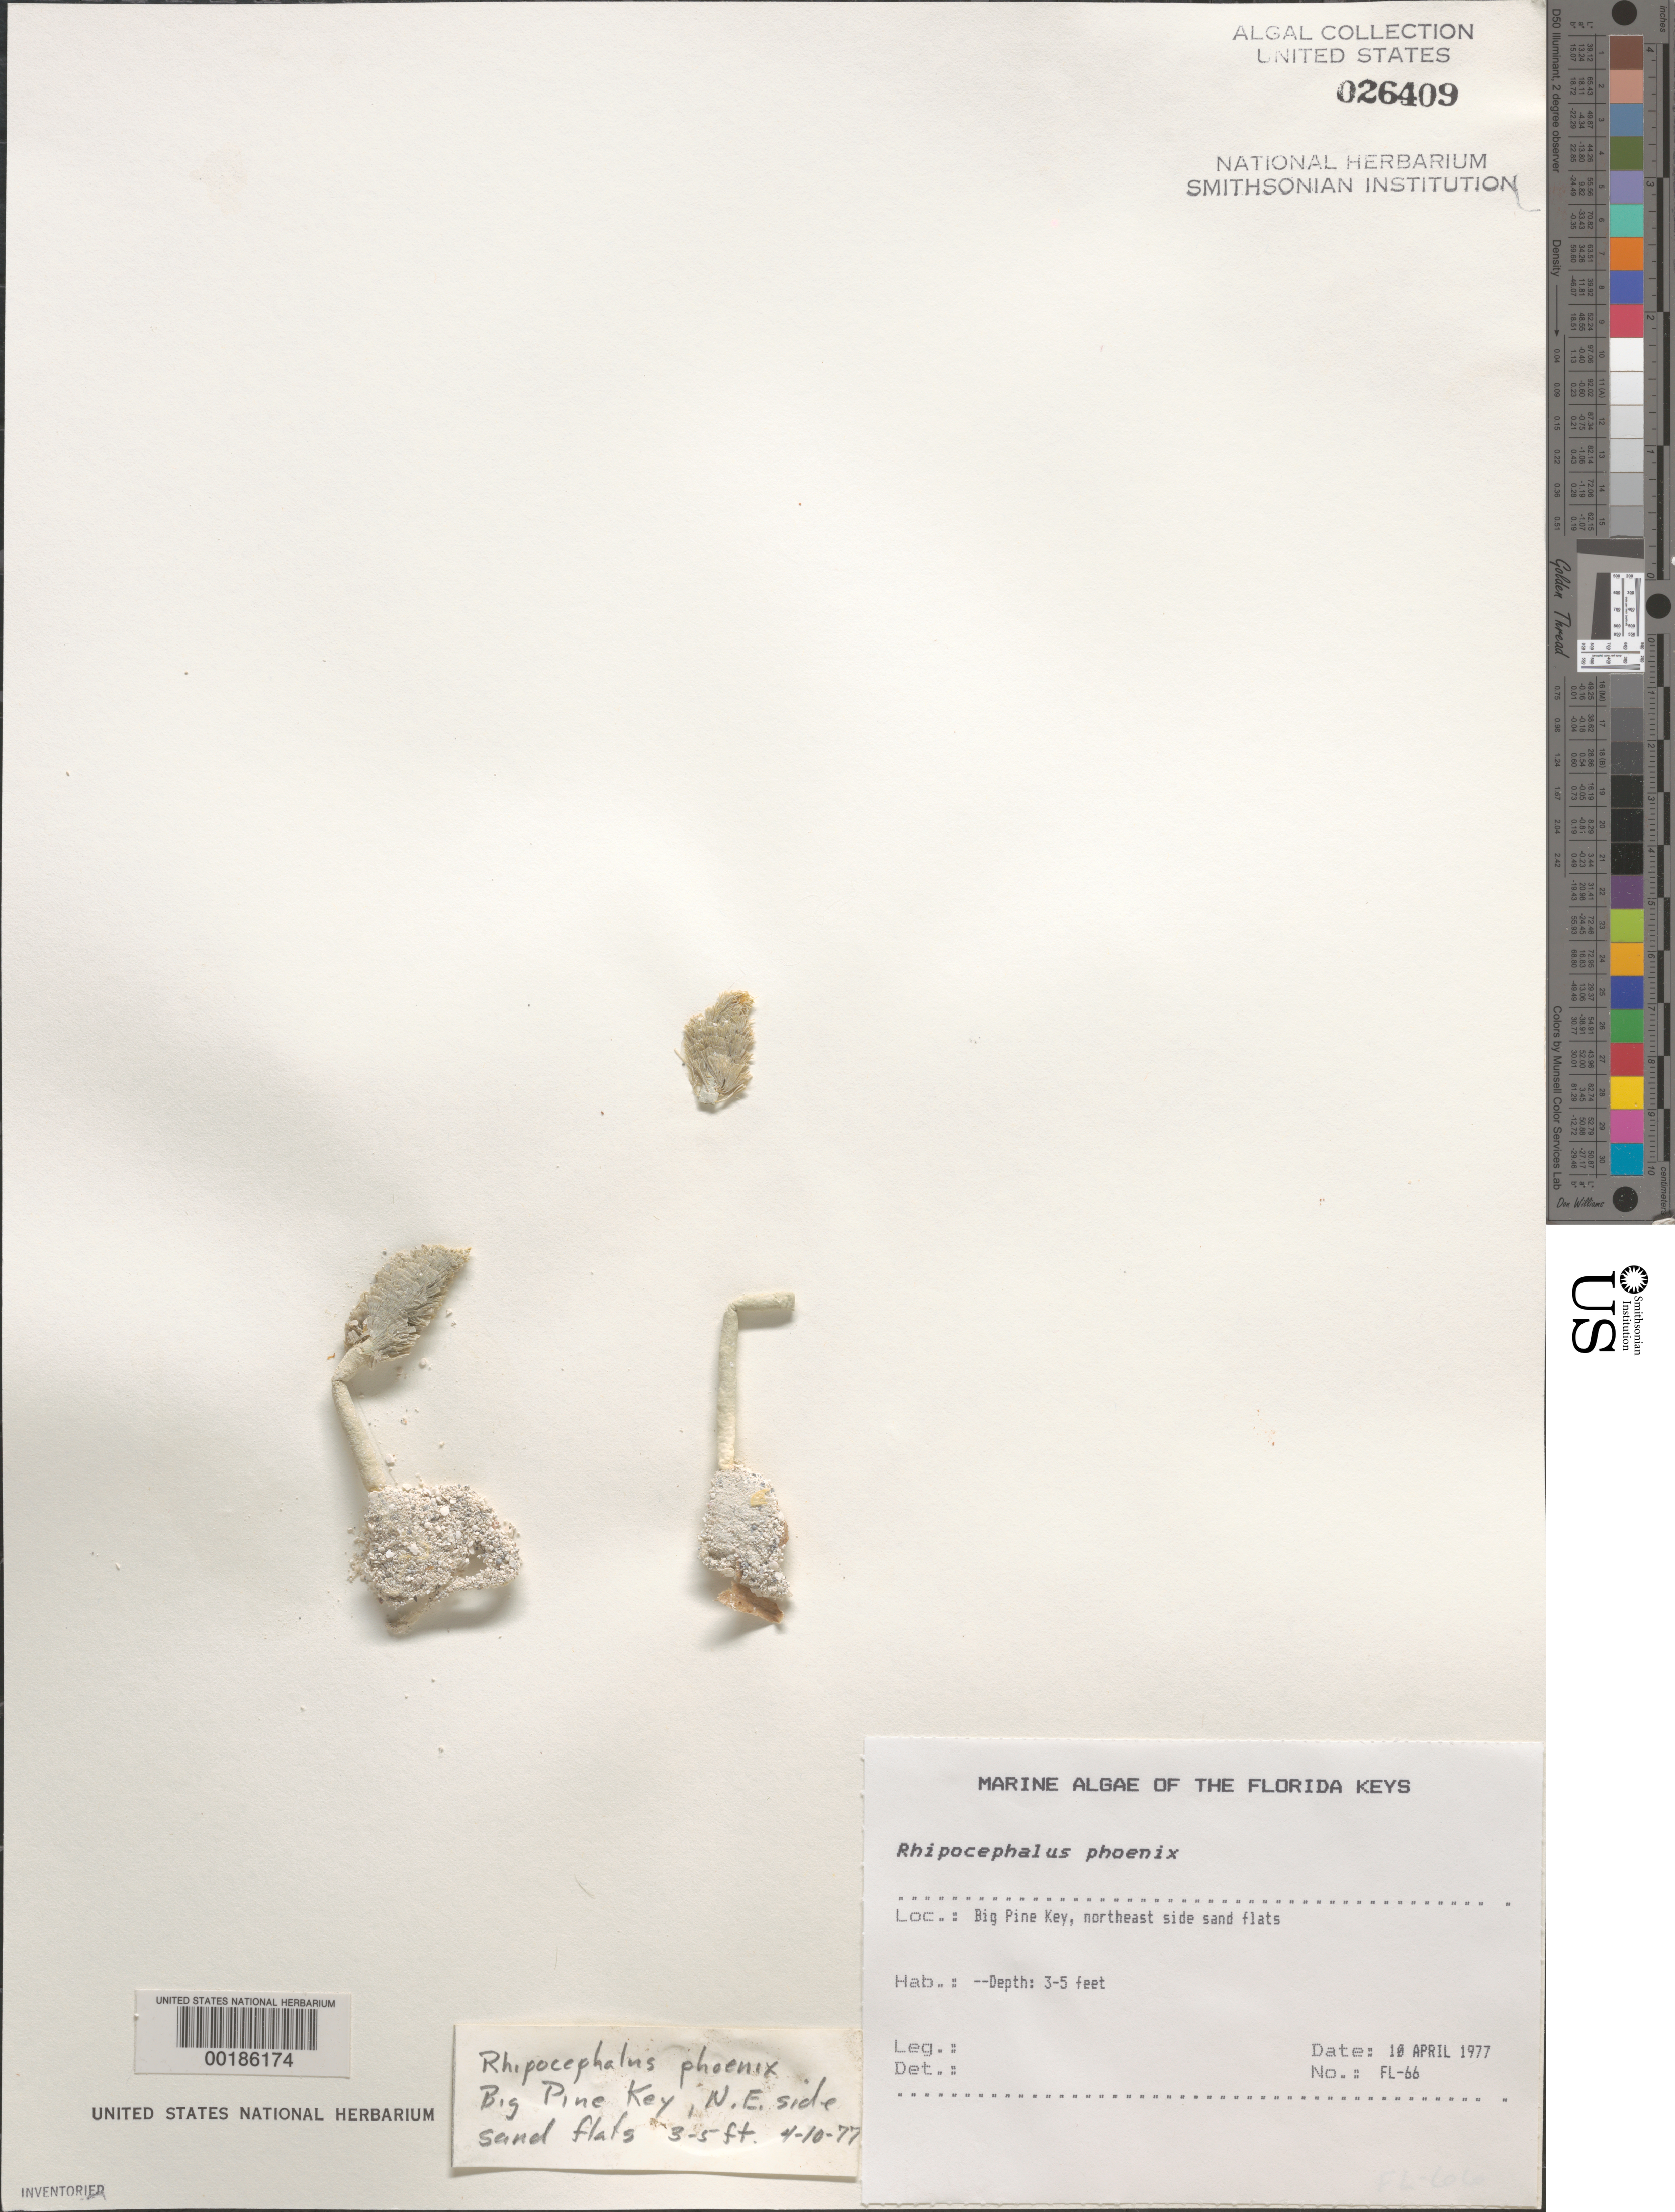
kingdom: Plantae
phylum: Chlorophyta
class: Ulvophyceae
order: Bryopsidales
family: Udoteaceae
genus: Rhipocephalus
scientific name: Rhipocephalus phoenix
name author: (J. Ellis & Sol.) Kütz.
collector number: FL-66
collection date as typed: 10 Apr 1977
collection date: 1977-04-10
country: United States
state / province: Florida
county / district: Monroe County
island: Big Pine Key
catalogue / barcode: US 26409